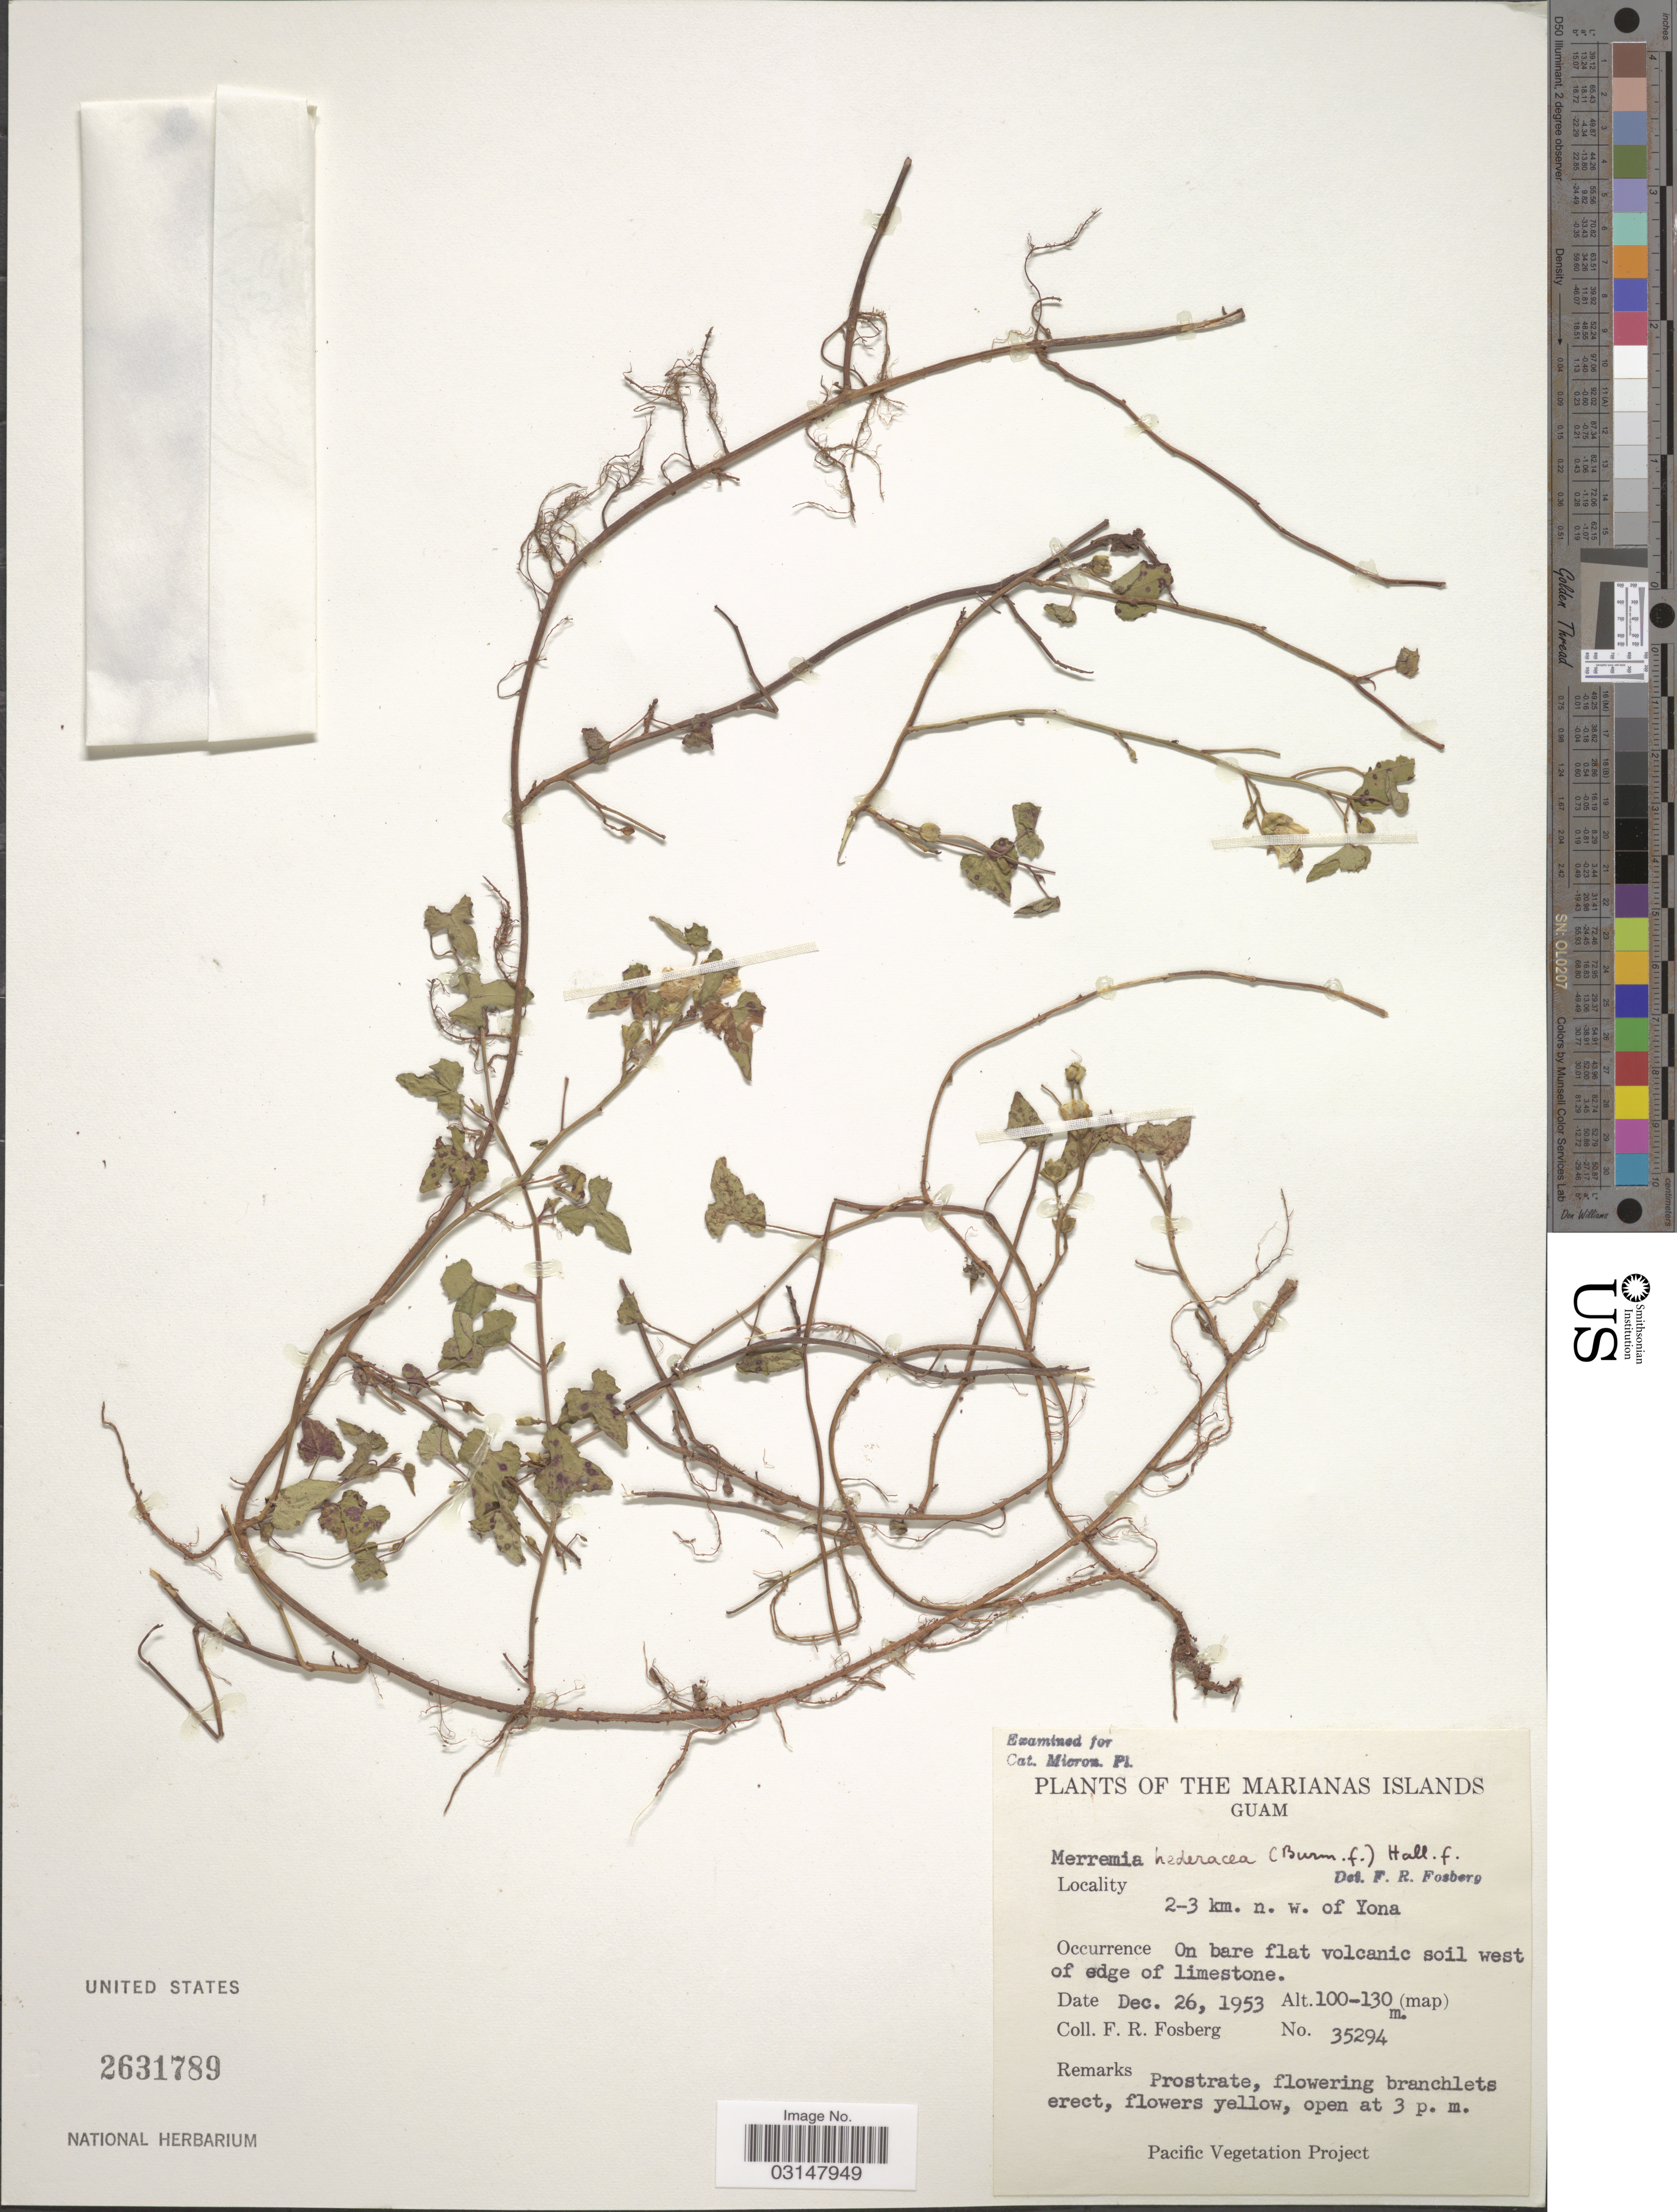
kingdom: Plantae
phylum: Tracheophyta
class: Magnoliopsida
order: Solanales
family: Convolvulaceae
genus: Merremia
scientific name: Merremia hederacea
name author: (Burm. f.) Hallier f.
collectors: F. R. Fosberg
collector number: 35294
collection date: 1953-12-26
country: Guam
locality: The Marianas Islands. 2-3 km. n.w. of Yona.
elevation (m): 100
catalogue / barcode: US 2631789